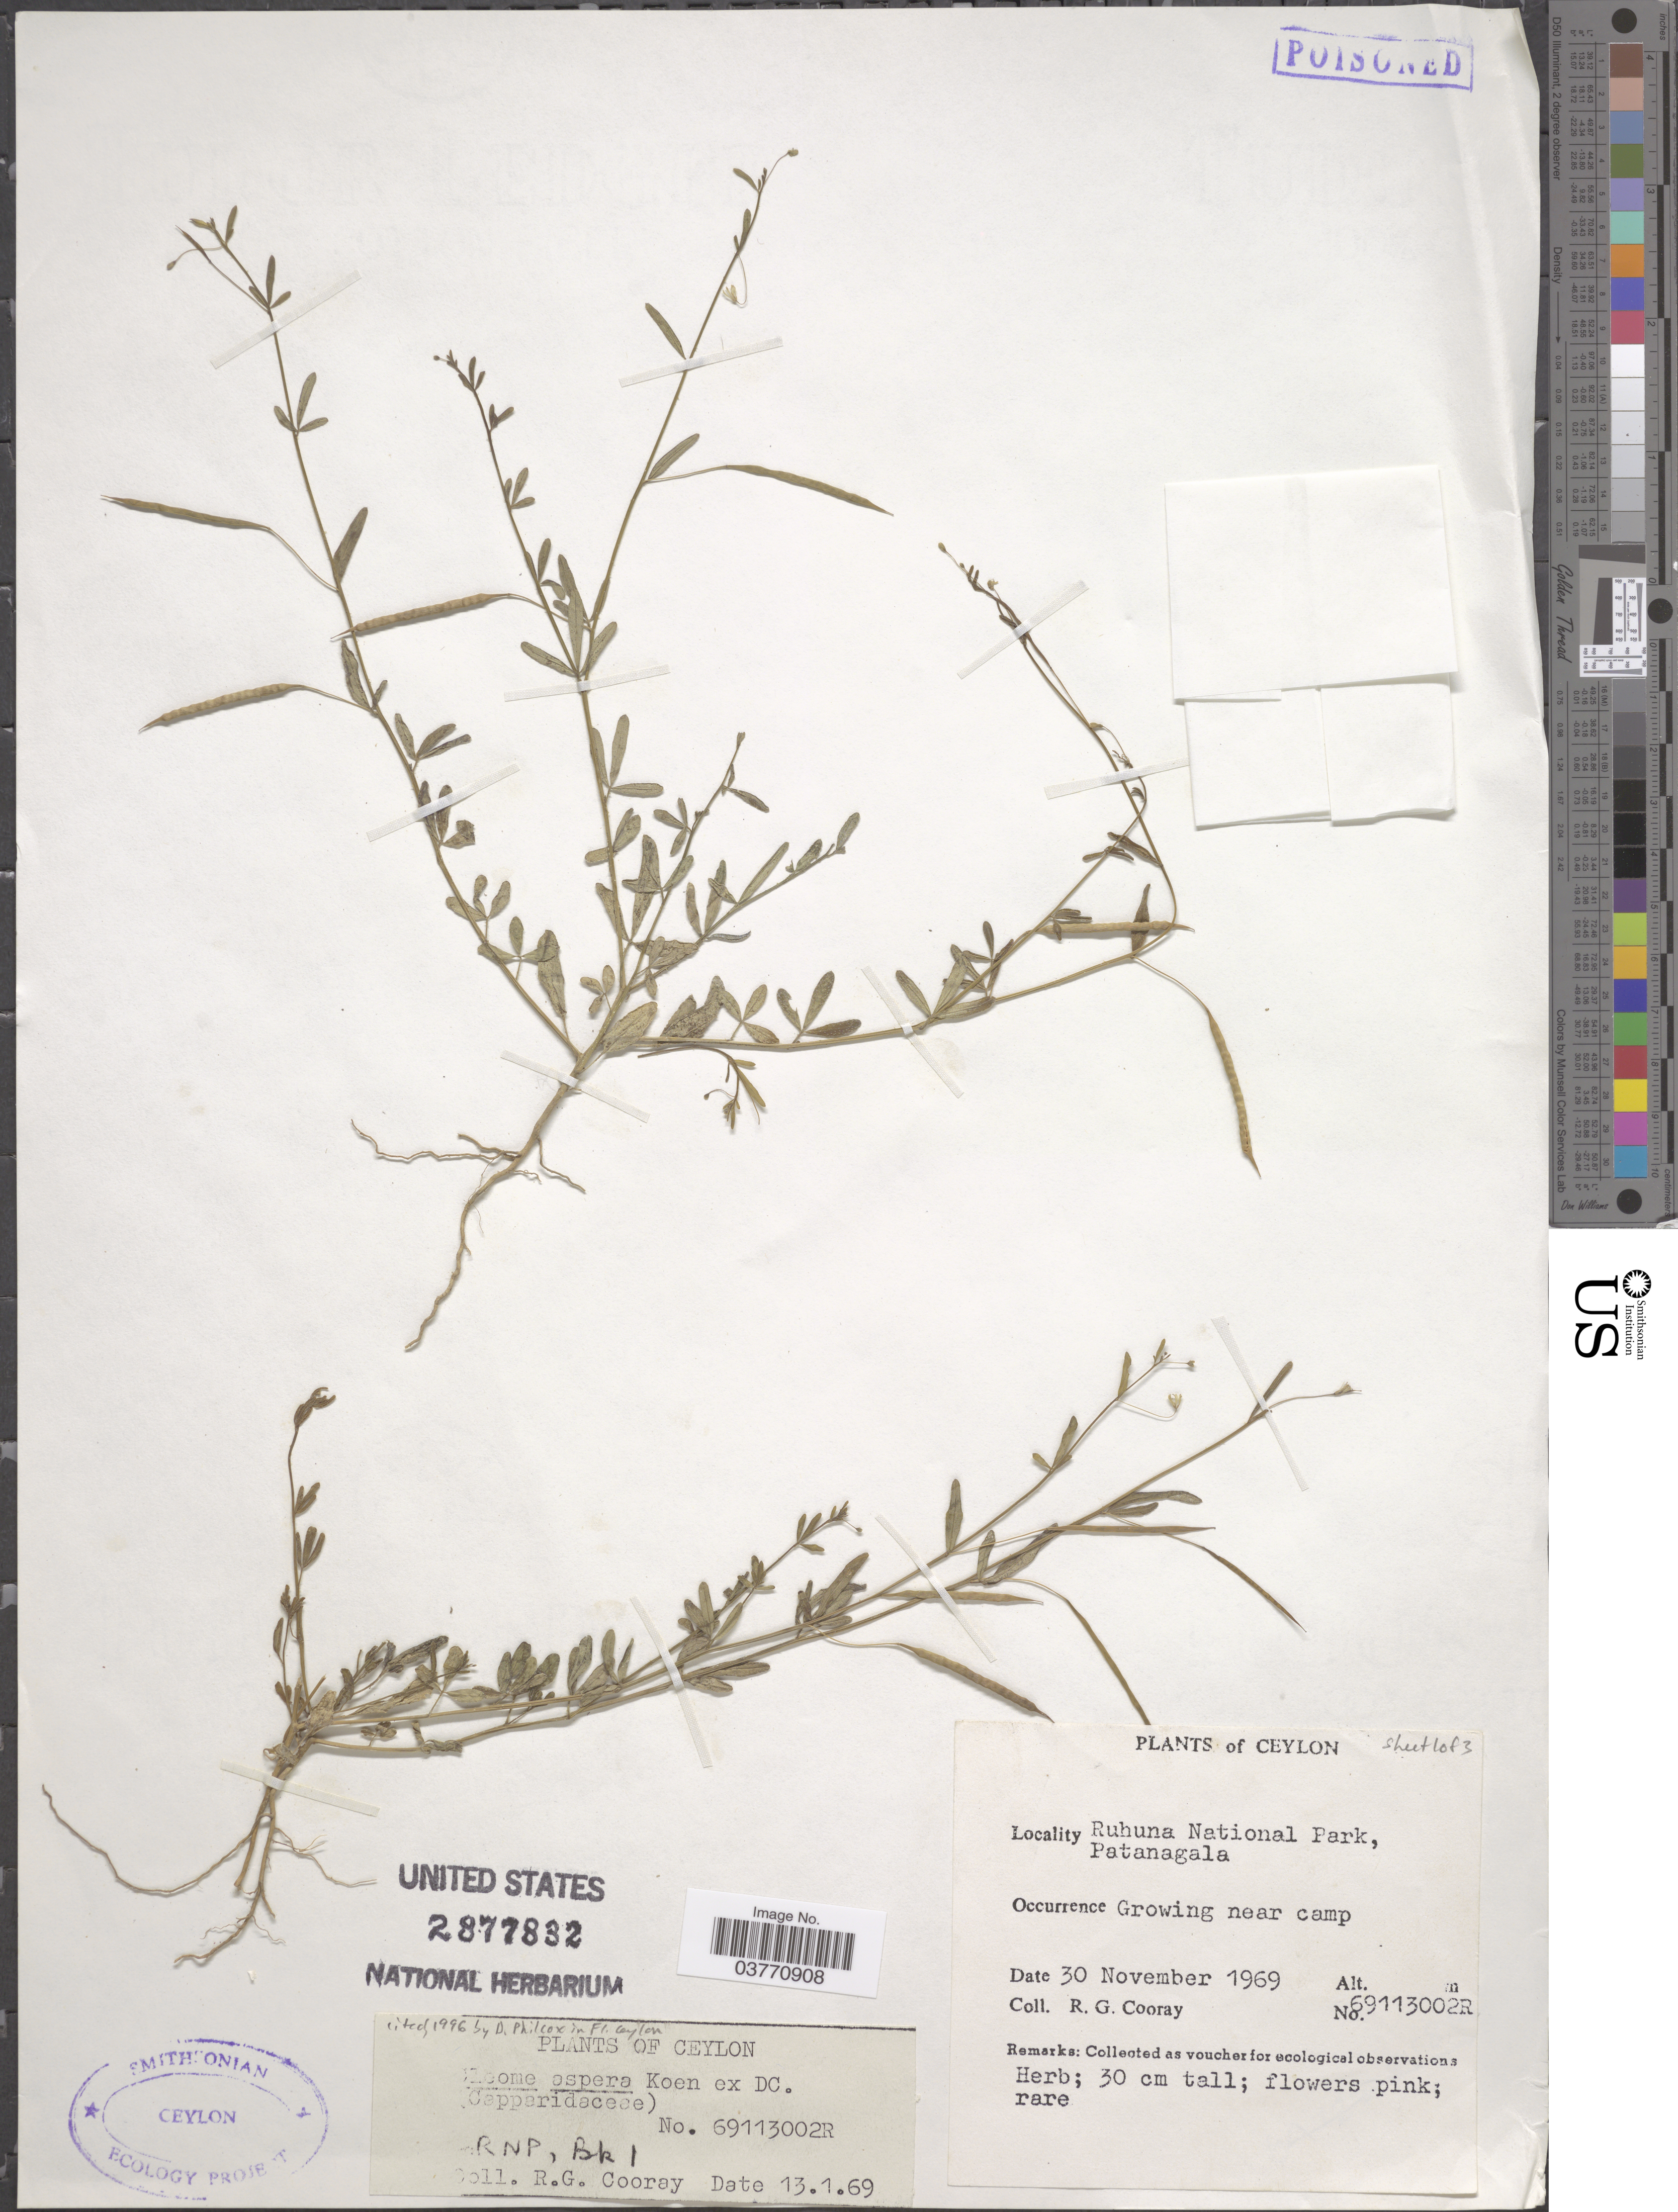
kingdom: Plantae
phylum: Tracheophyta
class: Magnoliopsida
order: Brassicales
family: Cleomaceae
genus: Corynandra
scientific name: Corynandra aspera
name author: (J. Koenig ex DC.) Roalson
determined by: Strong, Mark T., (BOT), Smithsonian Institution - National Museum of Natural History (UNITED STATES)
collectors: R. Cooray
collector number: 69113002R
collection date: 1969-11-30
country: Sri Lanka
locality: Ceylon. Ruhuna National Park, Patanagala.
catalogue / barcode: US 2877832